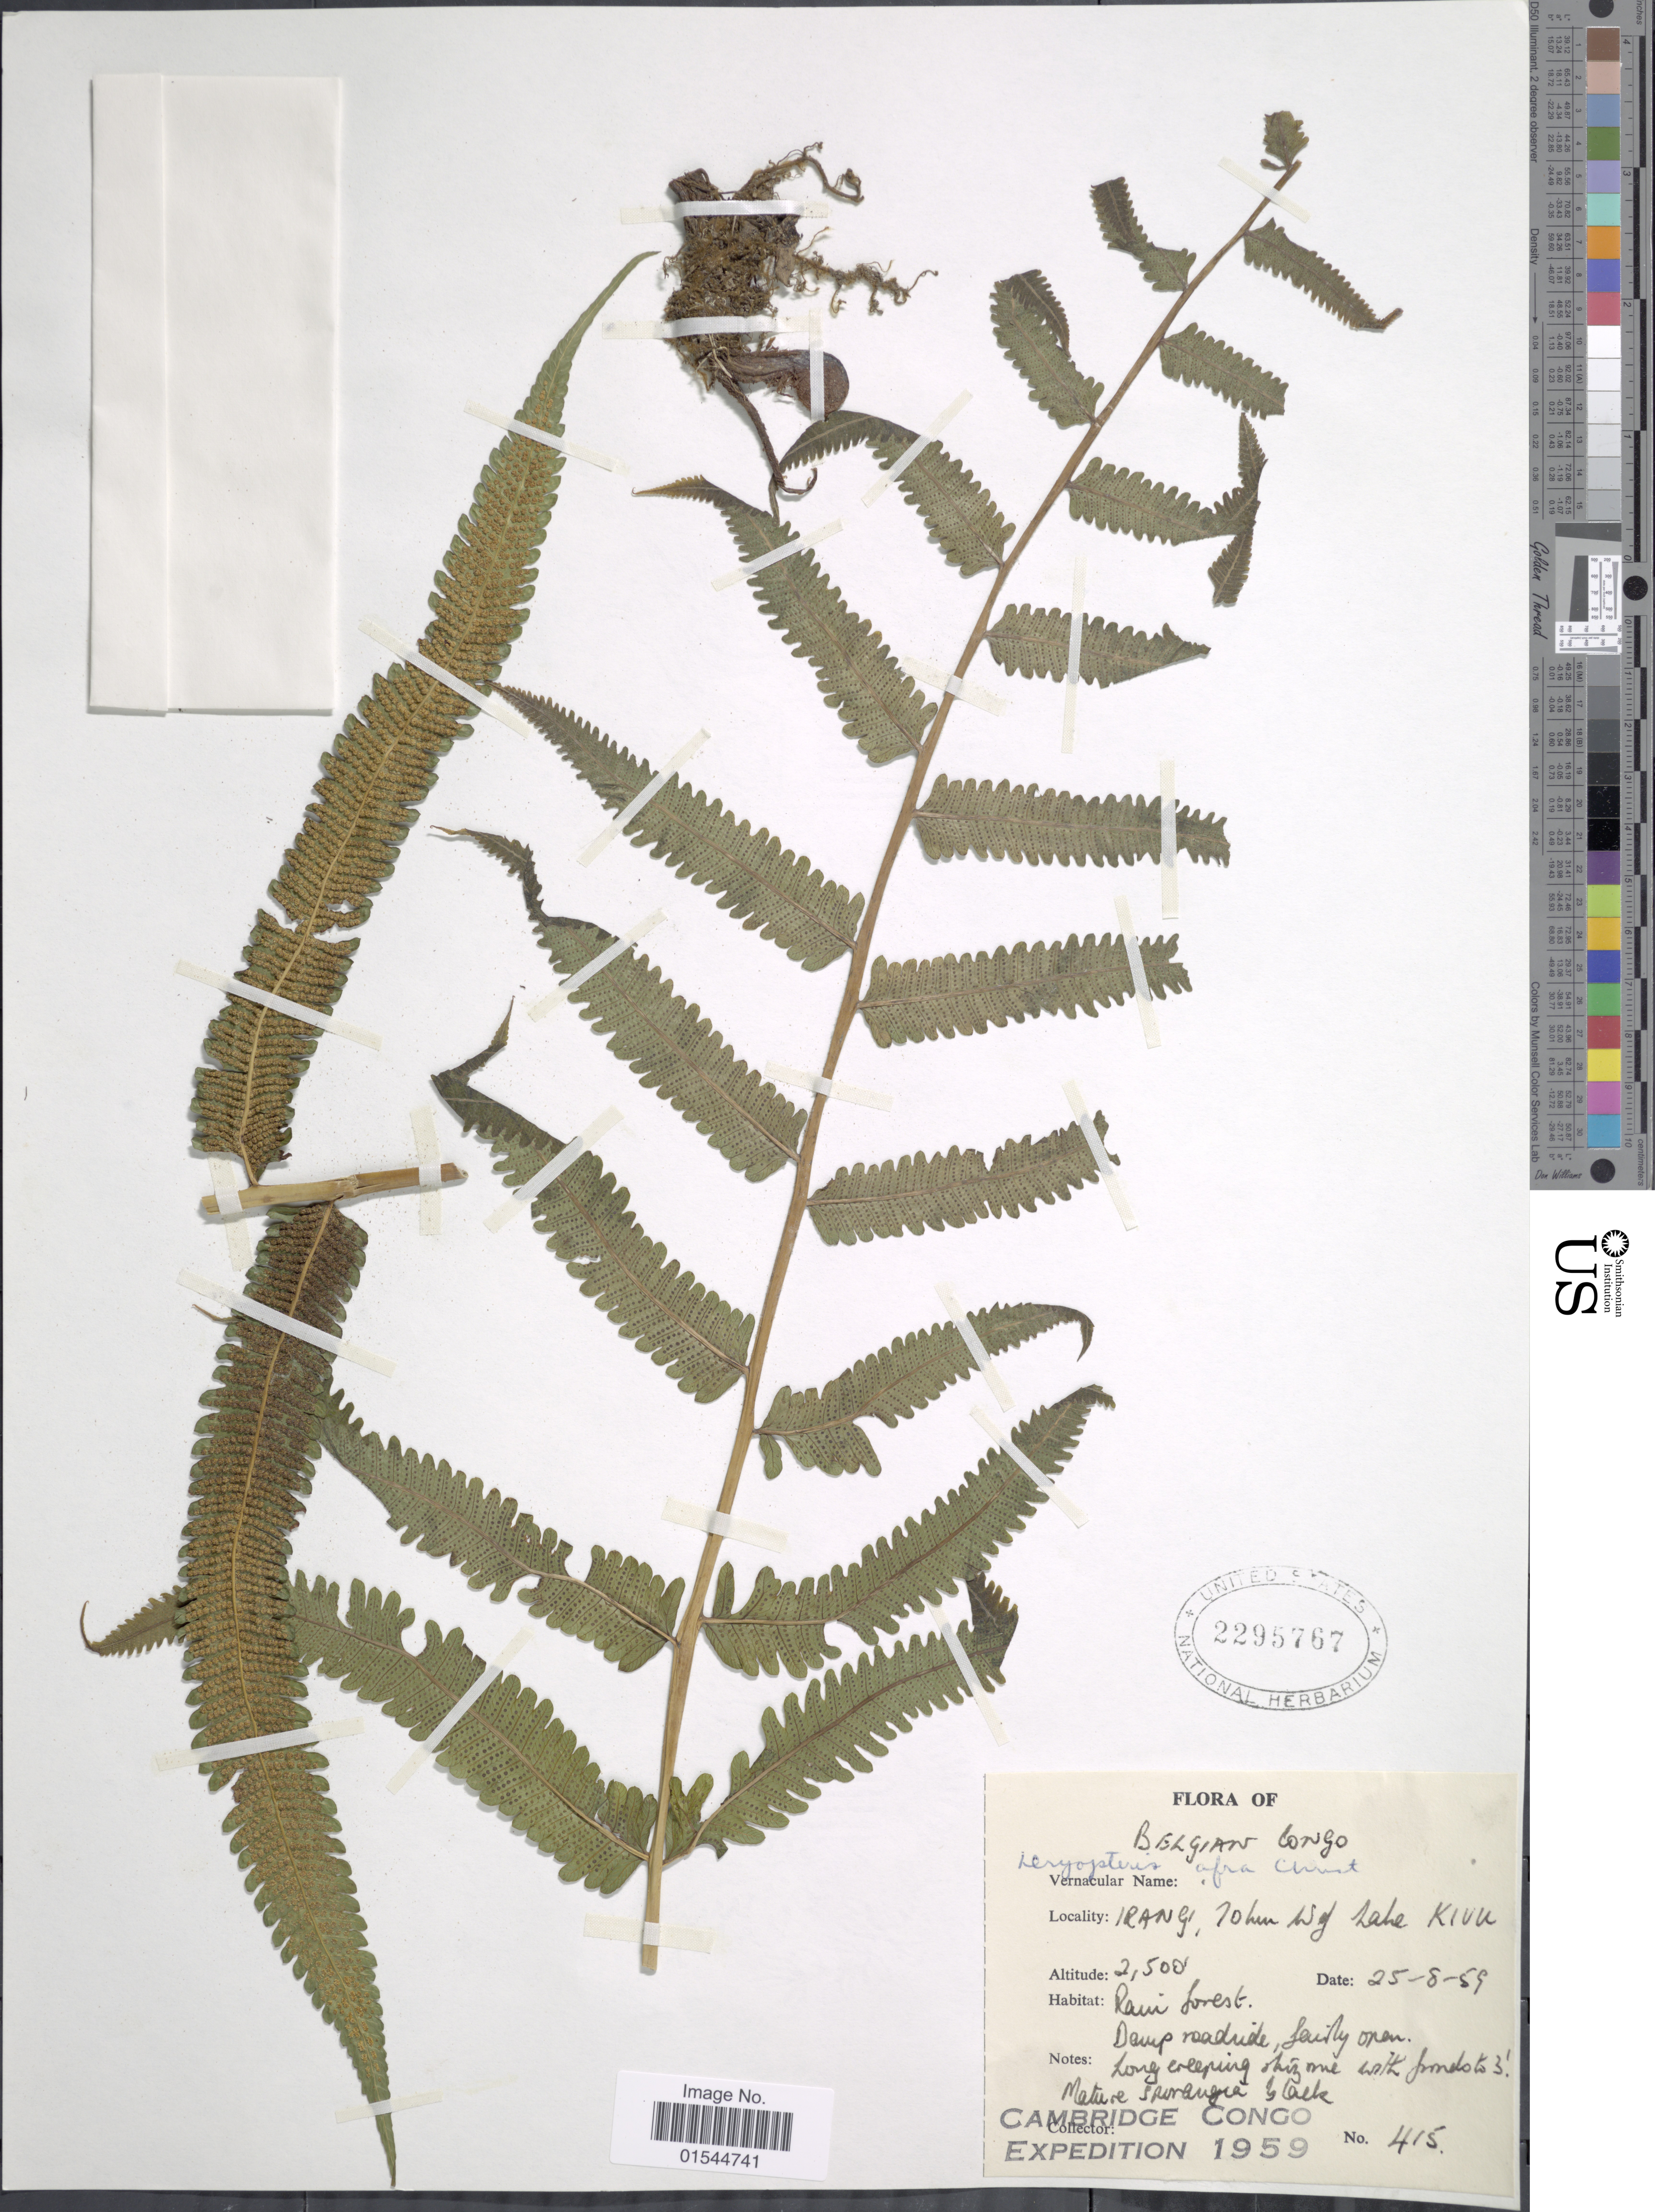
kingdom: Plantae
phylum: Tracheophyta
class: Polypodiopsida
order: Polypodiales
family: Thelypteridaceae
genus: Pneumatopteris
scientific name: Pneumatopteris afra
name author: (Christ) Holttum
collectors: Cambridge Congo Expedition 1959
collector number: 415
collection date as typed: Transcribed d/m/y: 25/8/59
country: Congo, Democratic Republic of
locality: Belgian Congo, Irangi, 70 km W of Lake Kivu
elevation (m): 762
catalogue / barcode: US 2295767